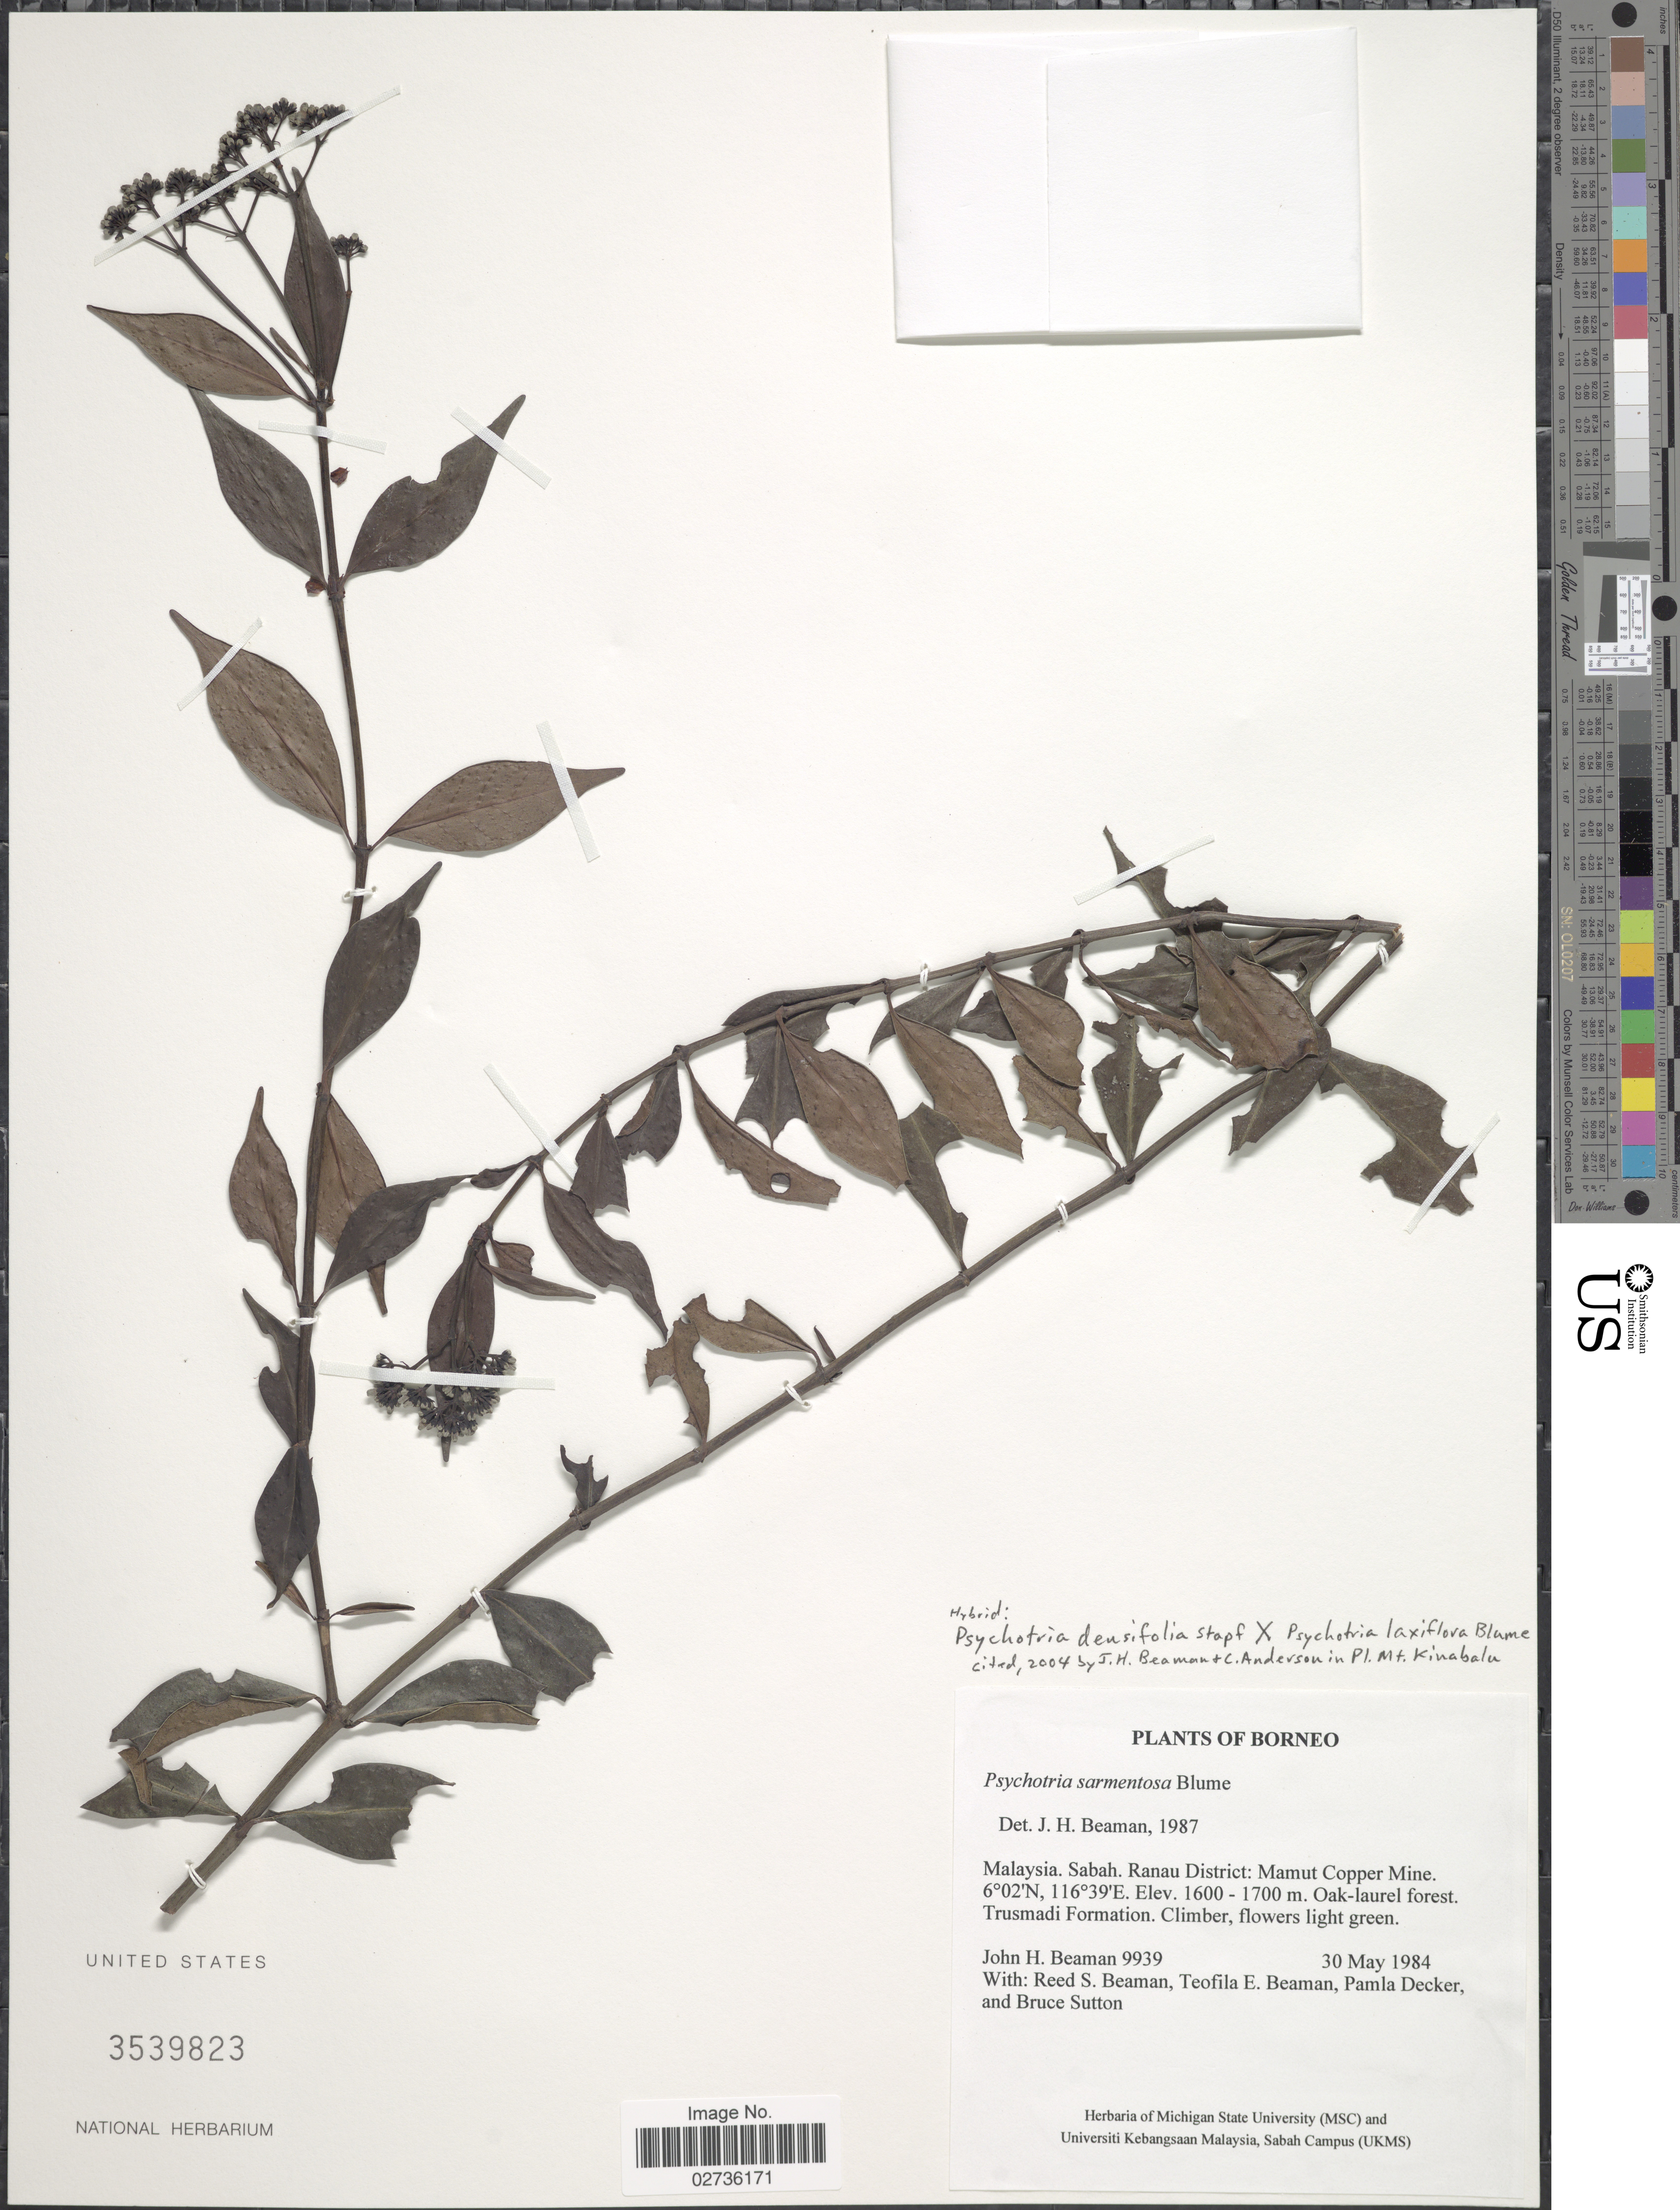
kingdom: Plantae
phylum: Tracheophyta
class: Magnoliopsida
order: Gentianales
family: Rubiaceae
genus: Psychotria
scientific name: Psychotria densiflora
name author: Humb. & Bonpl. ex Schult.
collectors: J. H. Beaman, R. S. Beaman, T. E. Beaman, P. Decker & B. Sutton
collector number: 9939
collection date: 1984-05-30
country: Malaysia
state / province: Sabah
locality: Borneo. Ranau District: Mamut Copper Mine.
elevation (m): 1600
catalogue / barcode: US 3539823